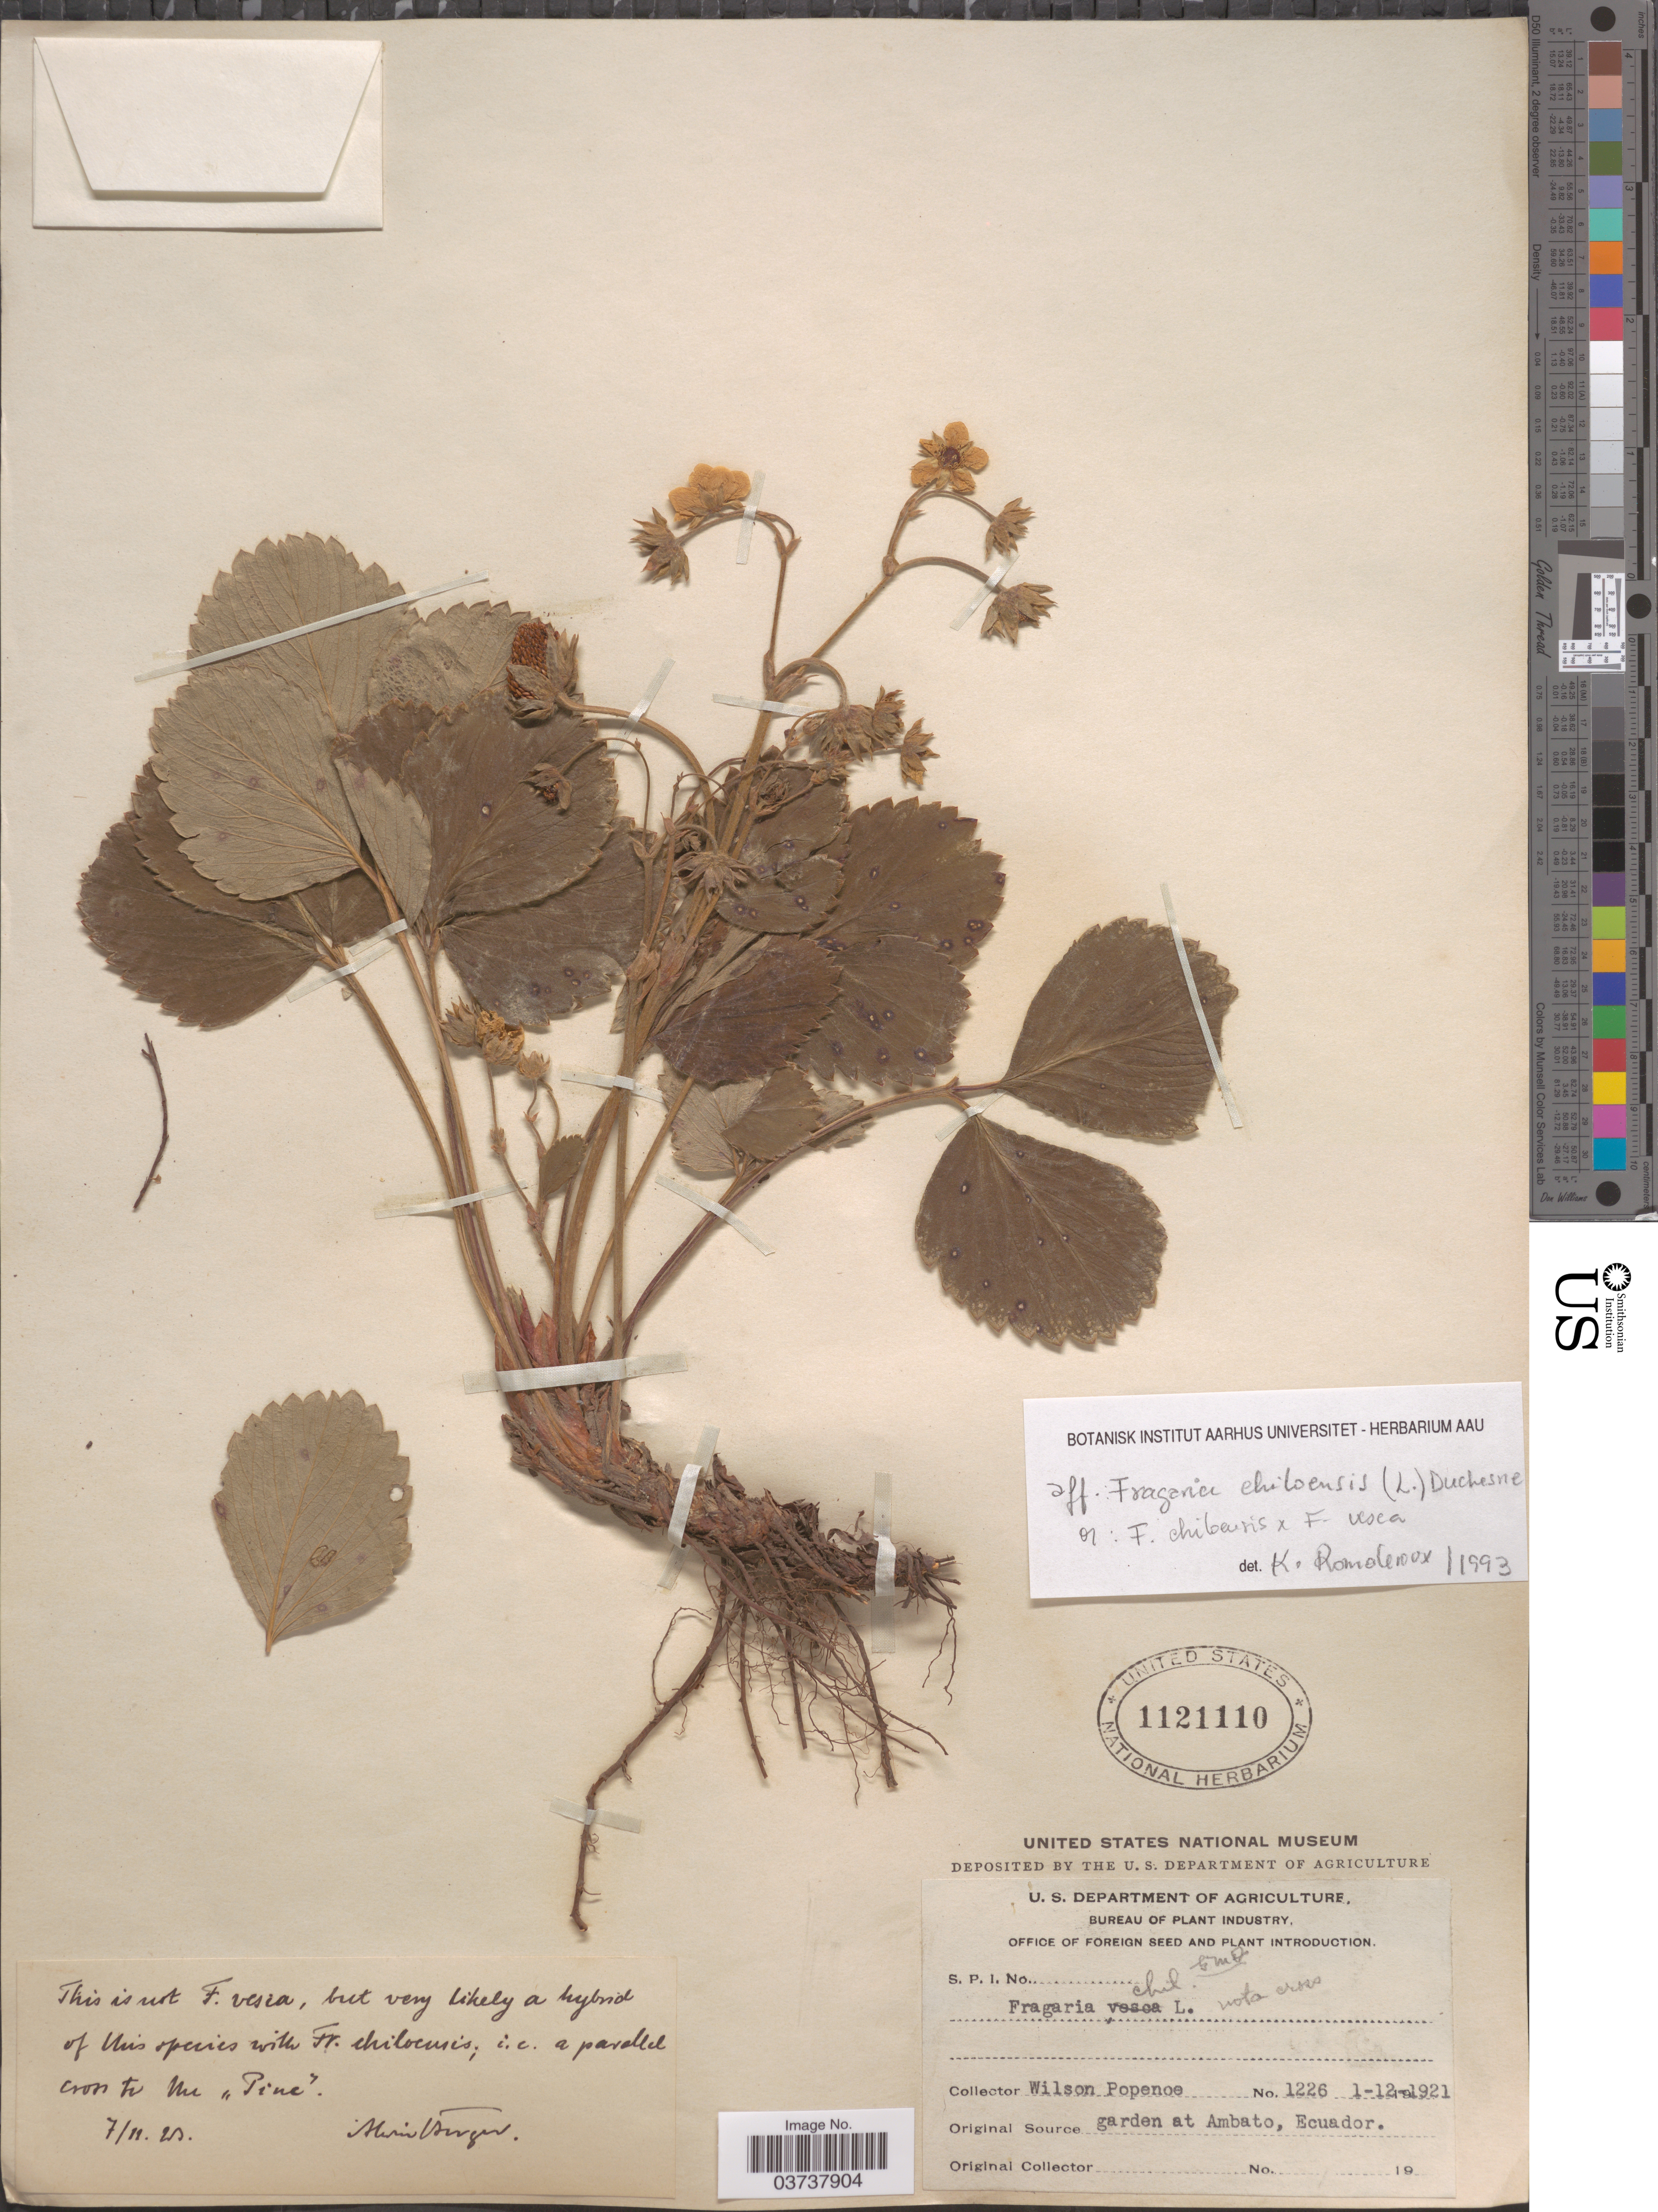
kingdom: Plantae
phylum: Tracheophyta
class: Magnoliopsida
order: Rosales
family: Rosaceae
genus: Fragaria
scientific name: Fragaria chiloensis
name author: (L.) Mill.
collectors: F. Popenoe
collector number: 1226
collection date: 1921-12-01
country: Ecuador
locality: Garden at Ambato.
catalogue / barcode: US 1121110